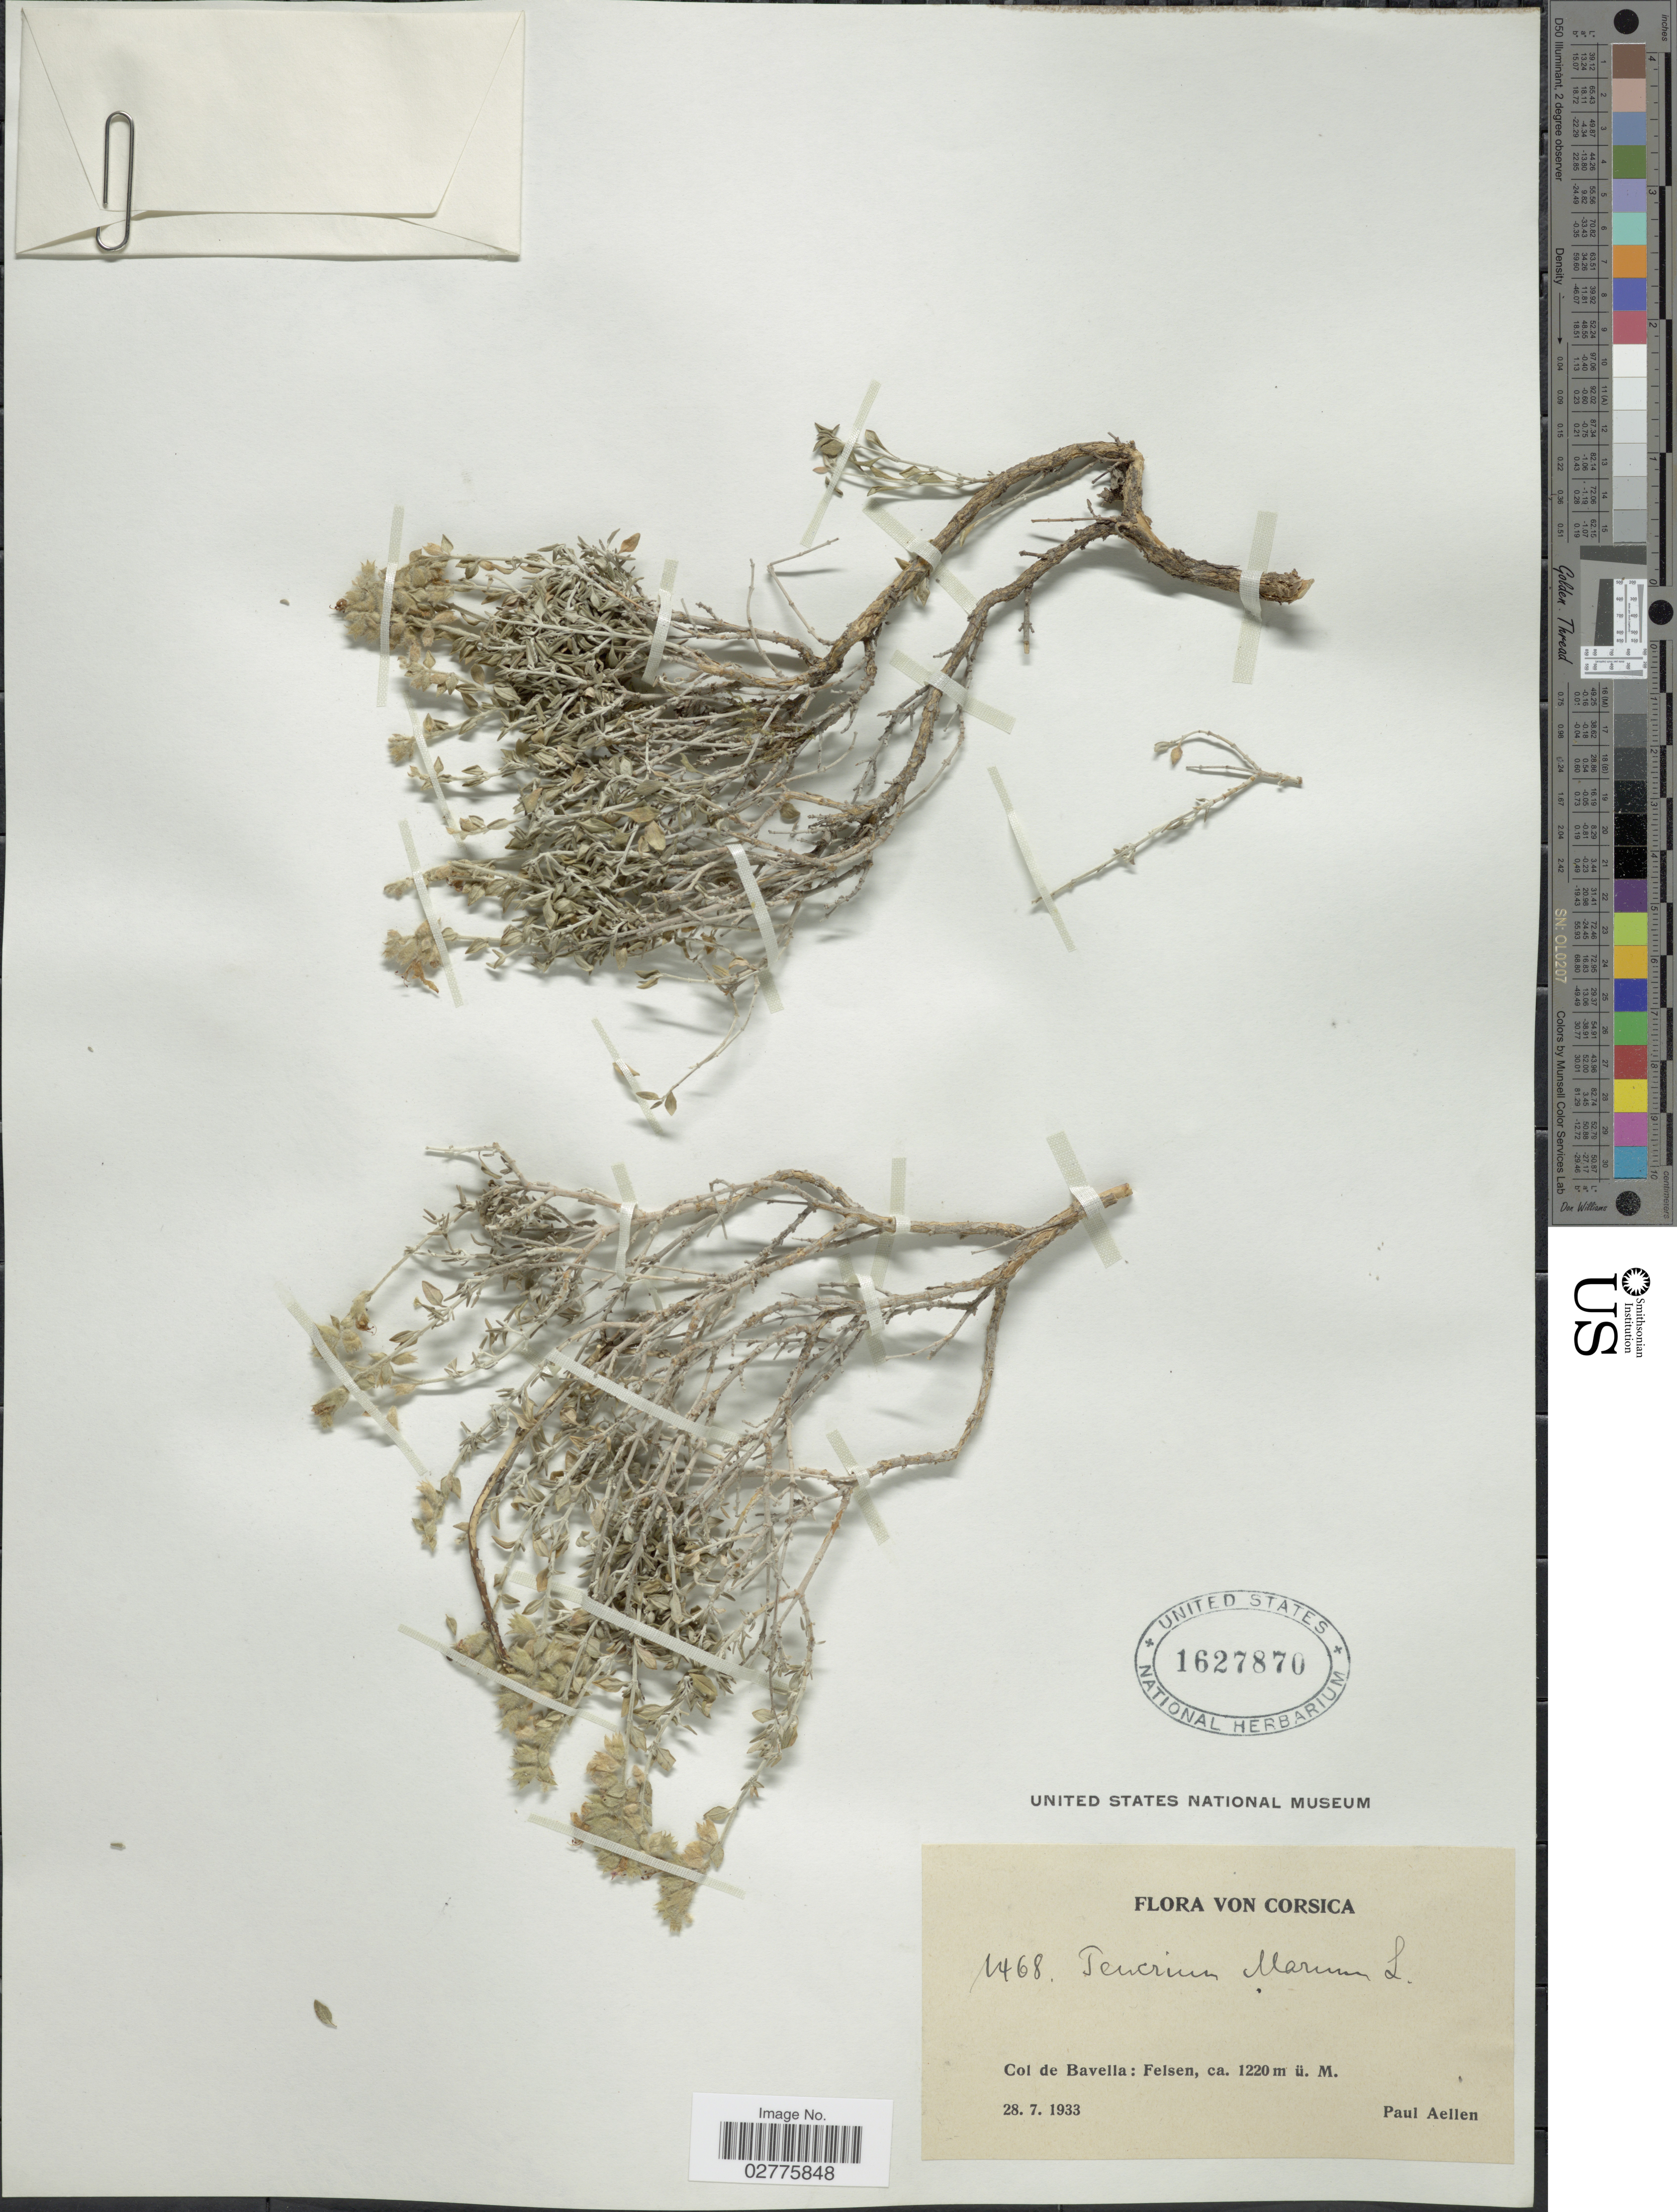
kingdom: Plantae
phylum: Tracheophyta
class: Magnoliopsida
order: Lamiales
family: Lamiaceae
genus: Teucrium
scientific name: Teucrium marum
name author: L.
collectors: P. Aellen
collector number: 1468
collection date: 1933-07-28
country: France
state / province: Corsica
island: Corse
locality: Col de Bavella: Felsen.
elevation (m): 1220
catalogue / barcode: US 1627870